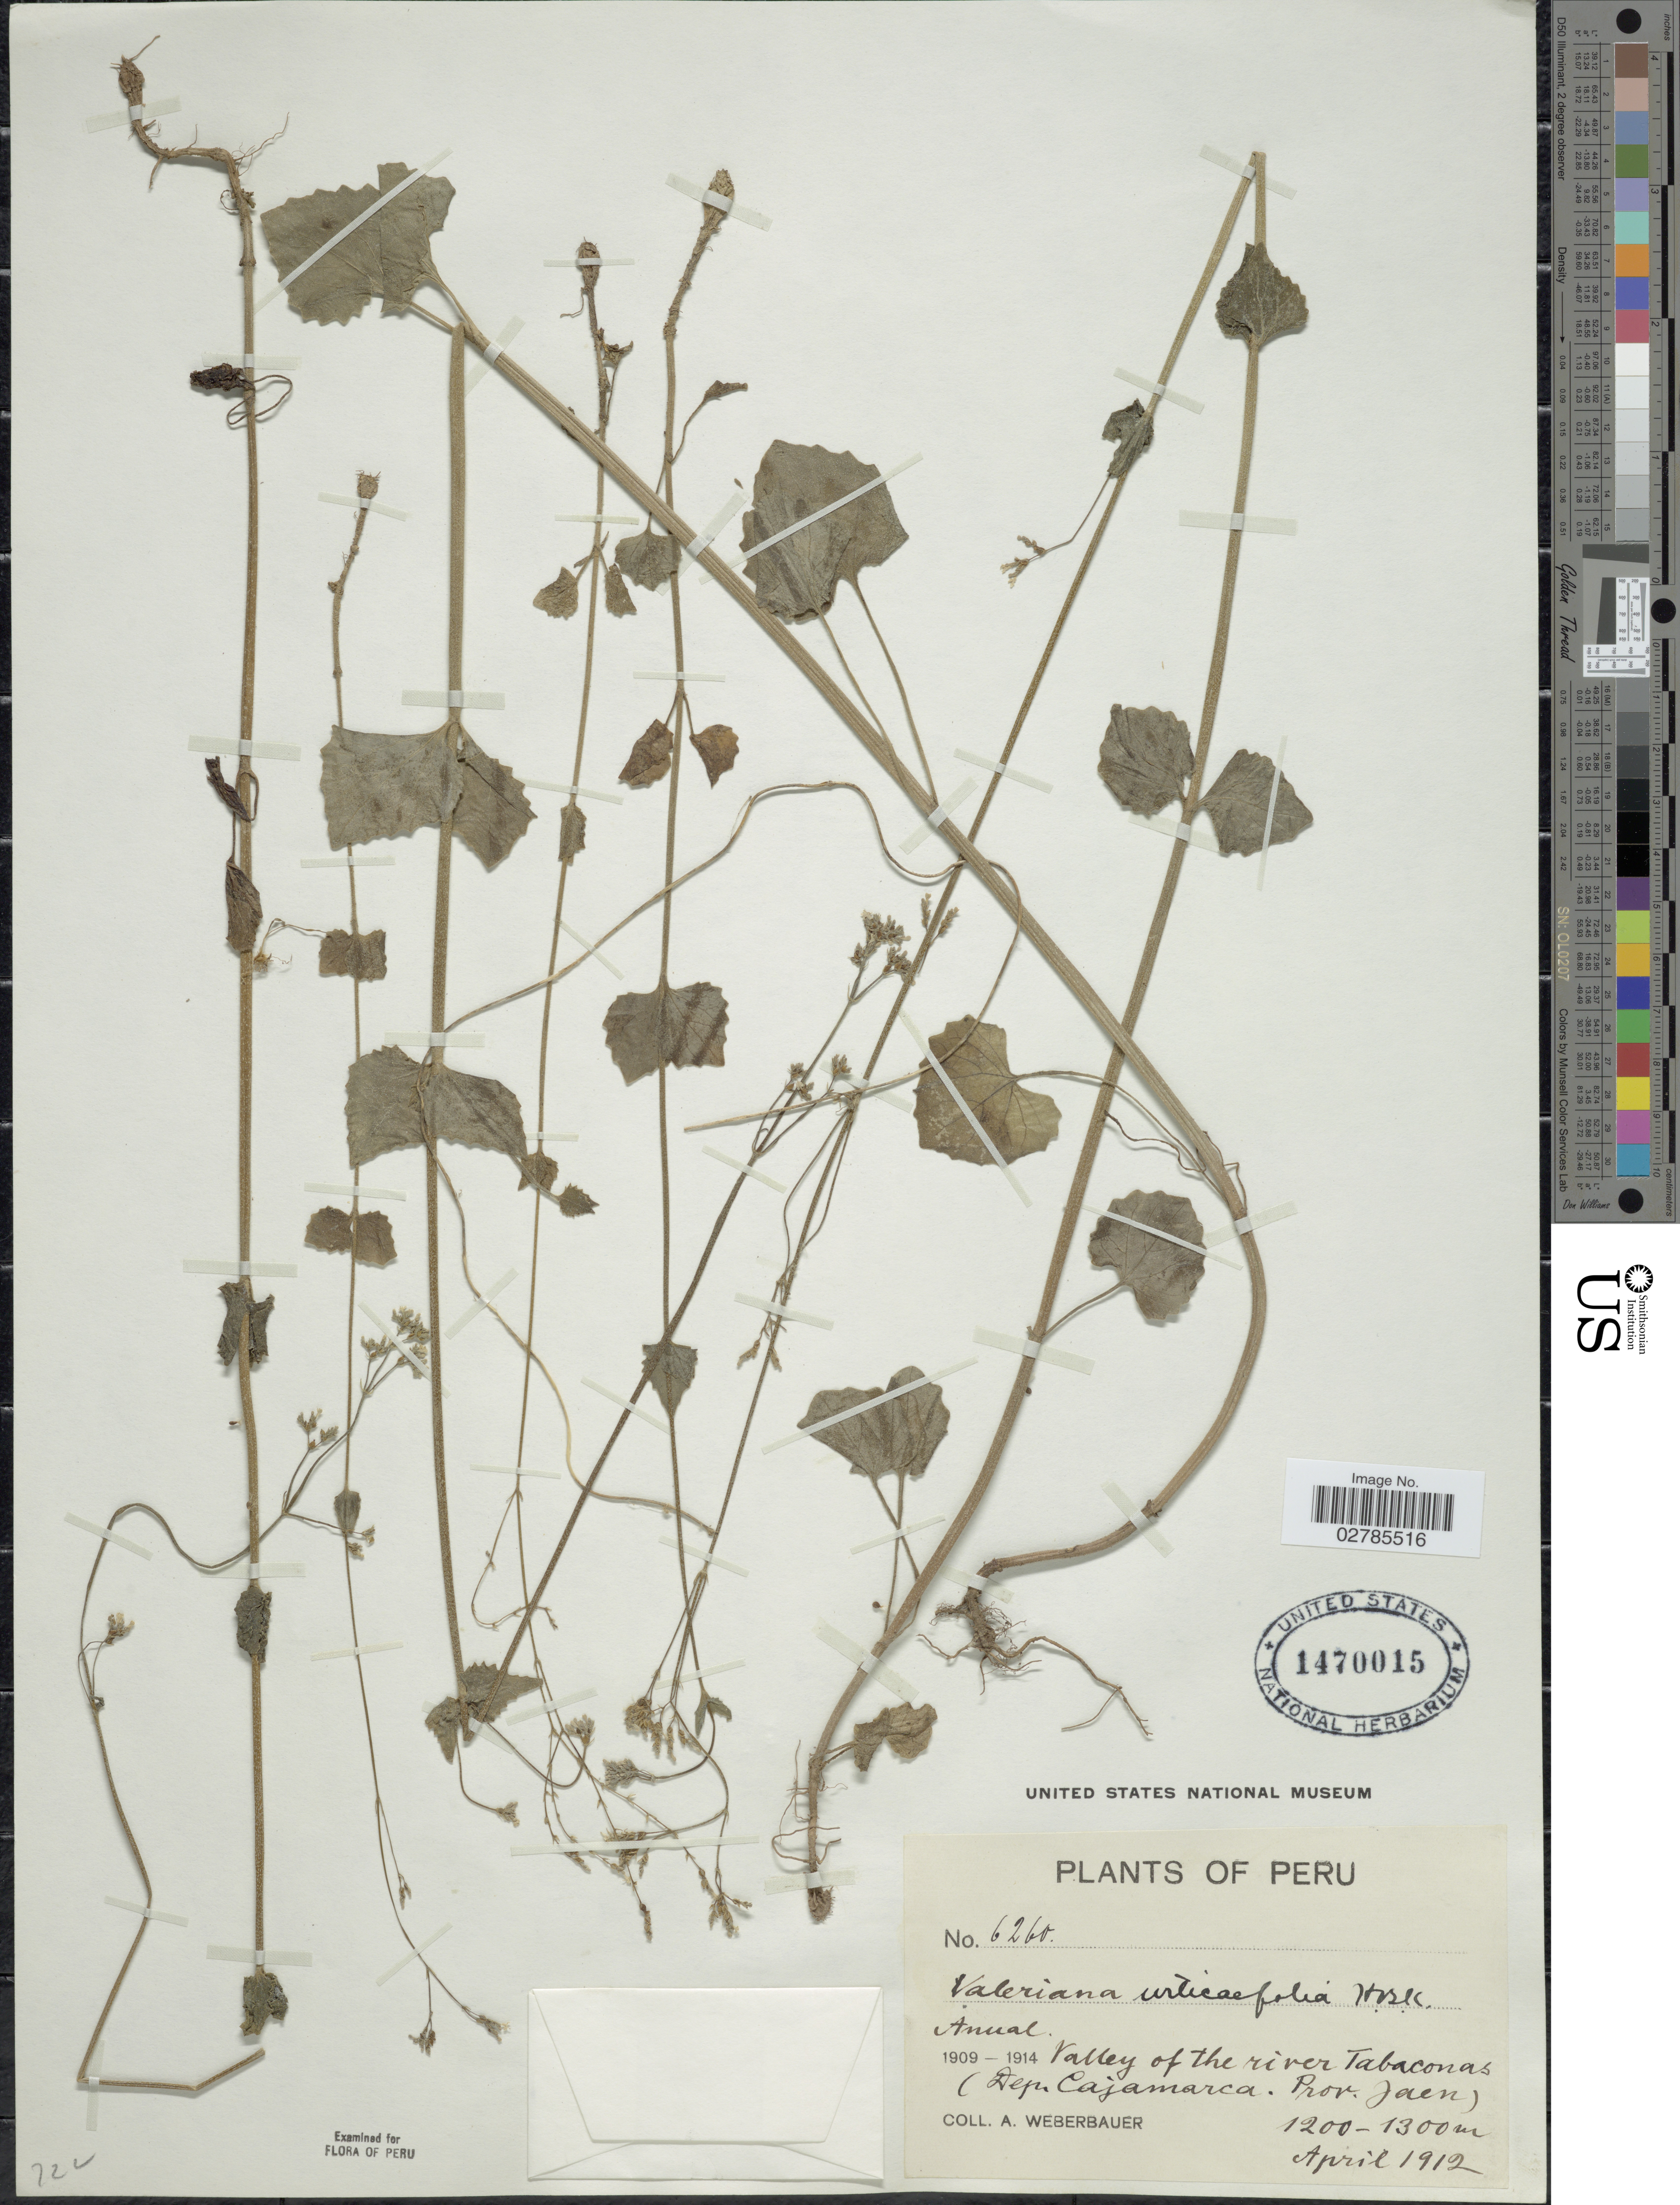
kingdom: Plantae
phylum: Tracheophyta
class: Magnoliopsida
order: Dipsacales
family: Caprifoliaceae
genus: Valeriana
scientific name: Valeriana urticaefolia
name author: Kunth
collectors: A. Weberbauer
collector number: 6260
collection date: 1912-04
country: Peru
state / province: Cajamarca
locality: Valley of the river Tabaconas (Dep. Cajamarca. Prov. Jaen).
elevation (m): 1200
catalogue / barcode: US 1470015